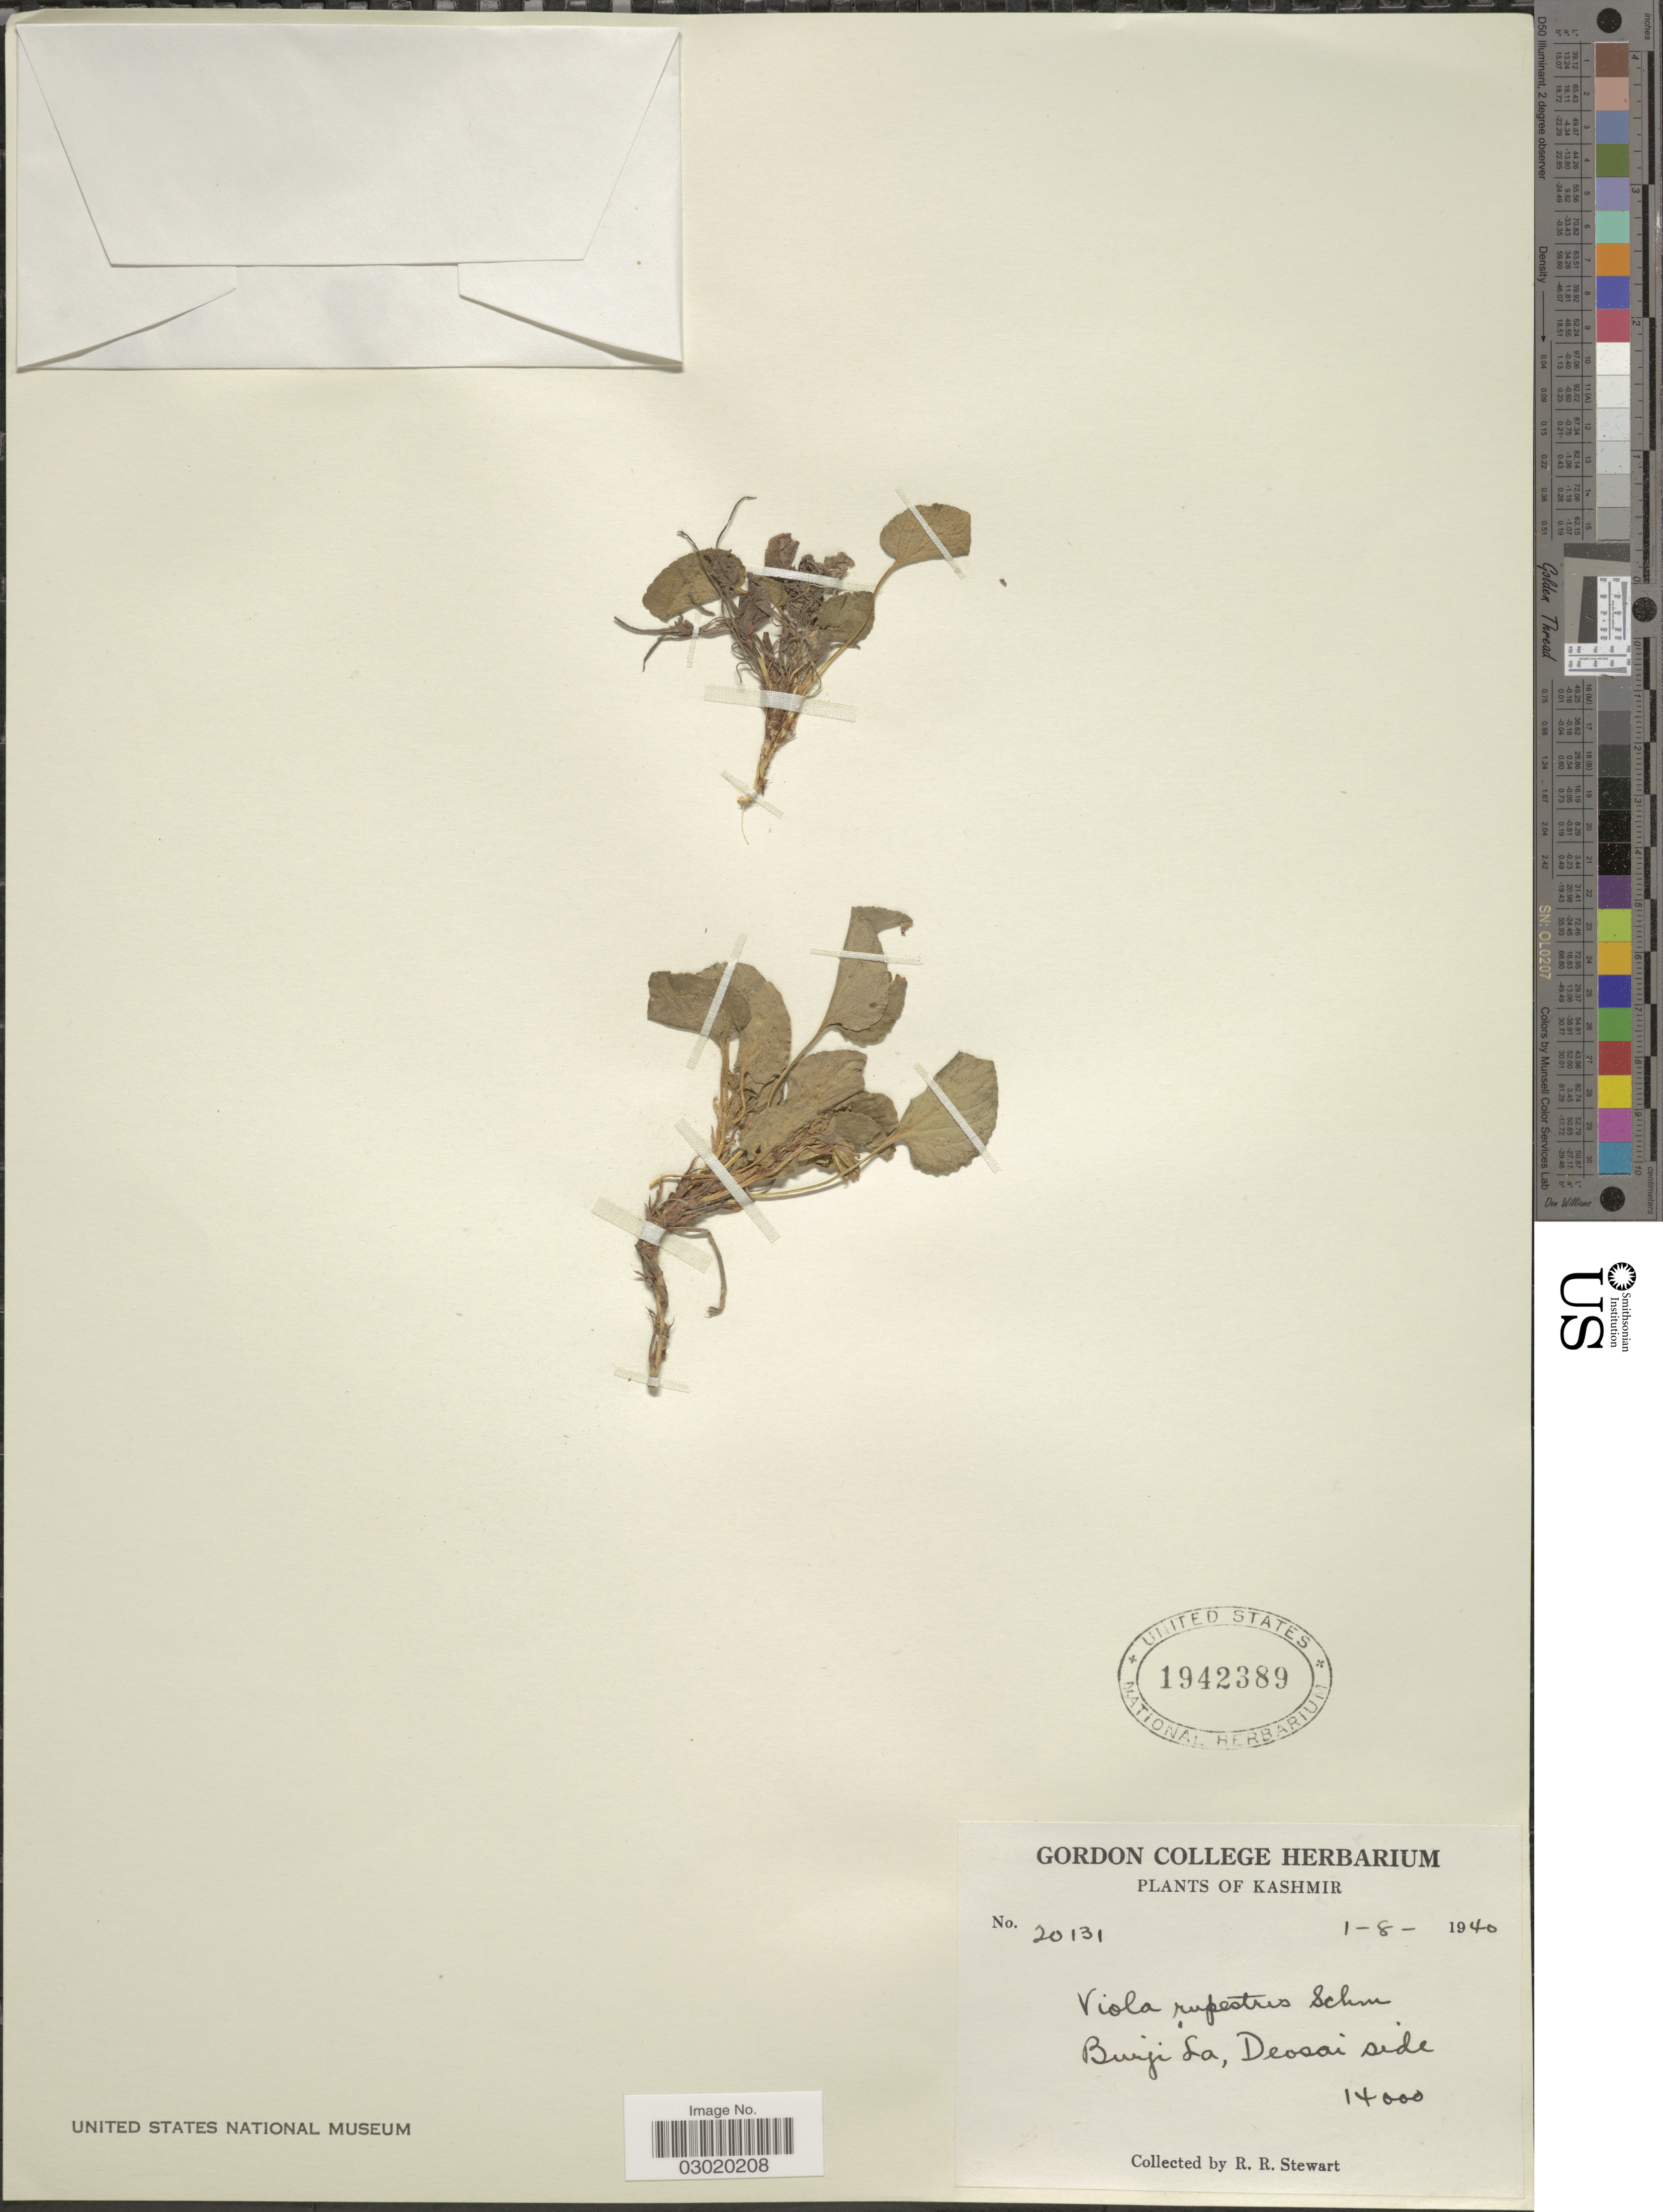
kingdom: Plantae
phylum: Tracheophyta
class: Magnoliopsida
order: Malpighiales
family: Violaceae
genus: Viola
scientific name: Viola rupestris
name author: F.W. Schmidt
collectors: R. Stewart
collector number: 20131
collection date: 1940-08-01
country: India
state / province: Jammu and Kashmir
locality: Burji La, Deosai side.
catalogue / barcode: US 1942389